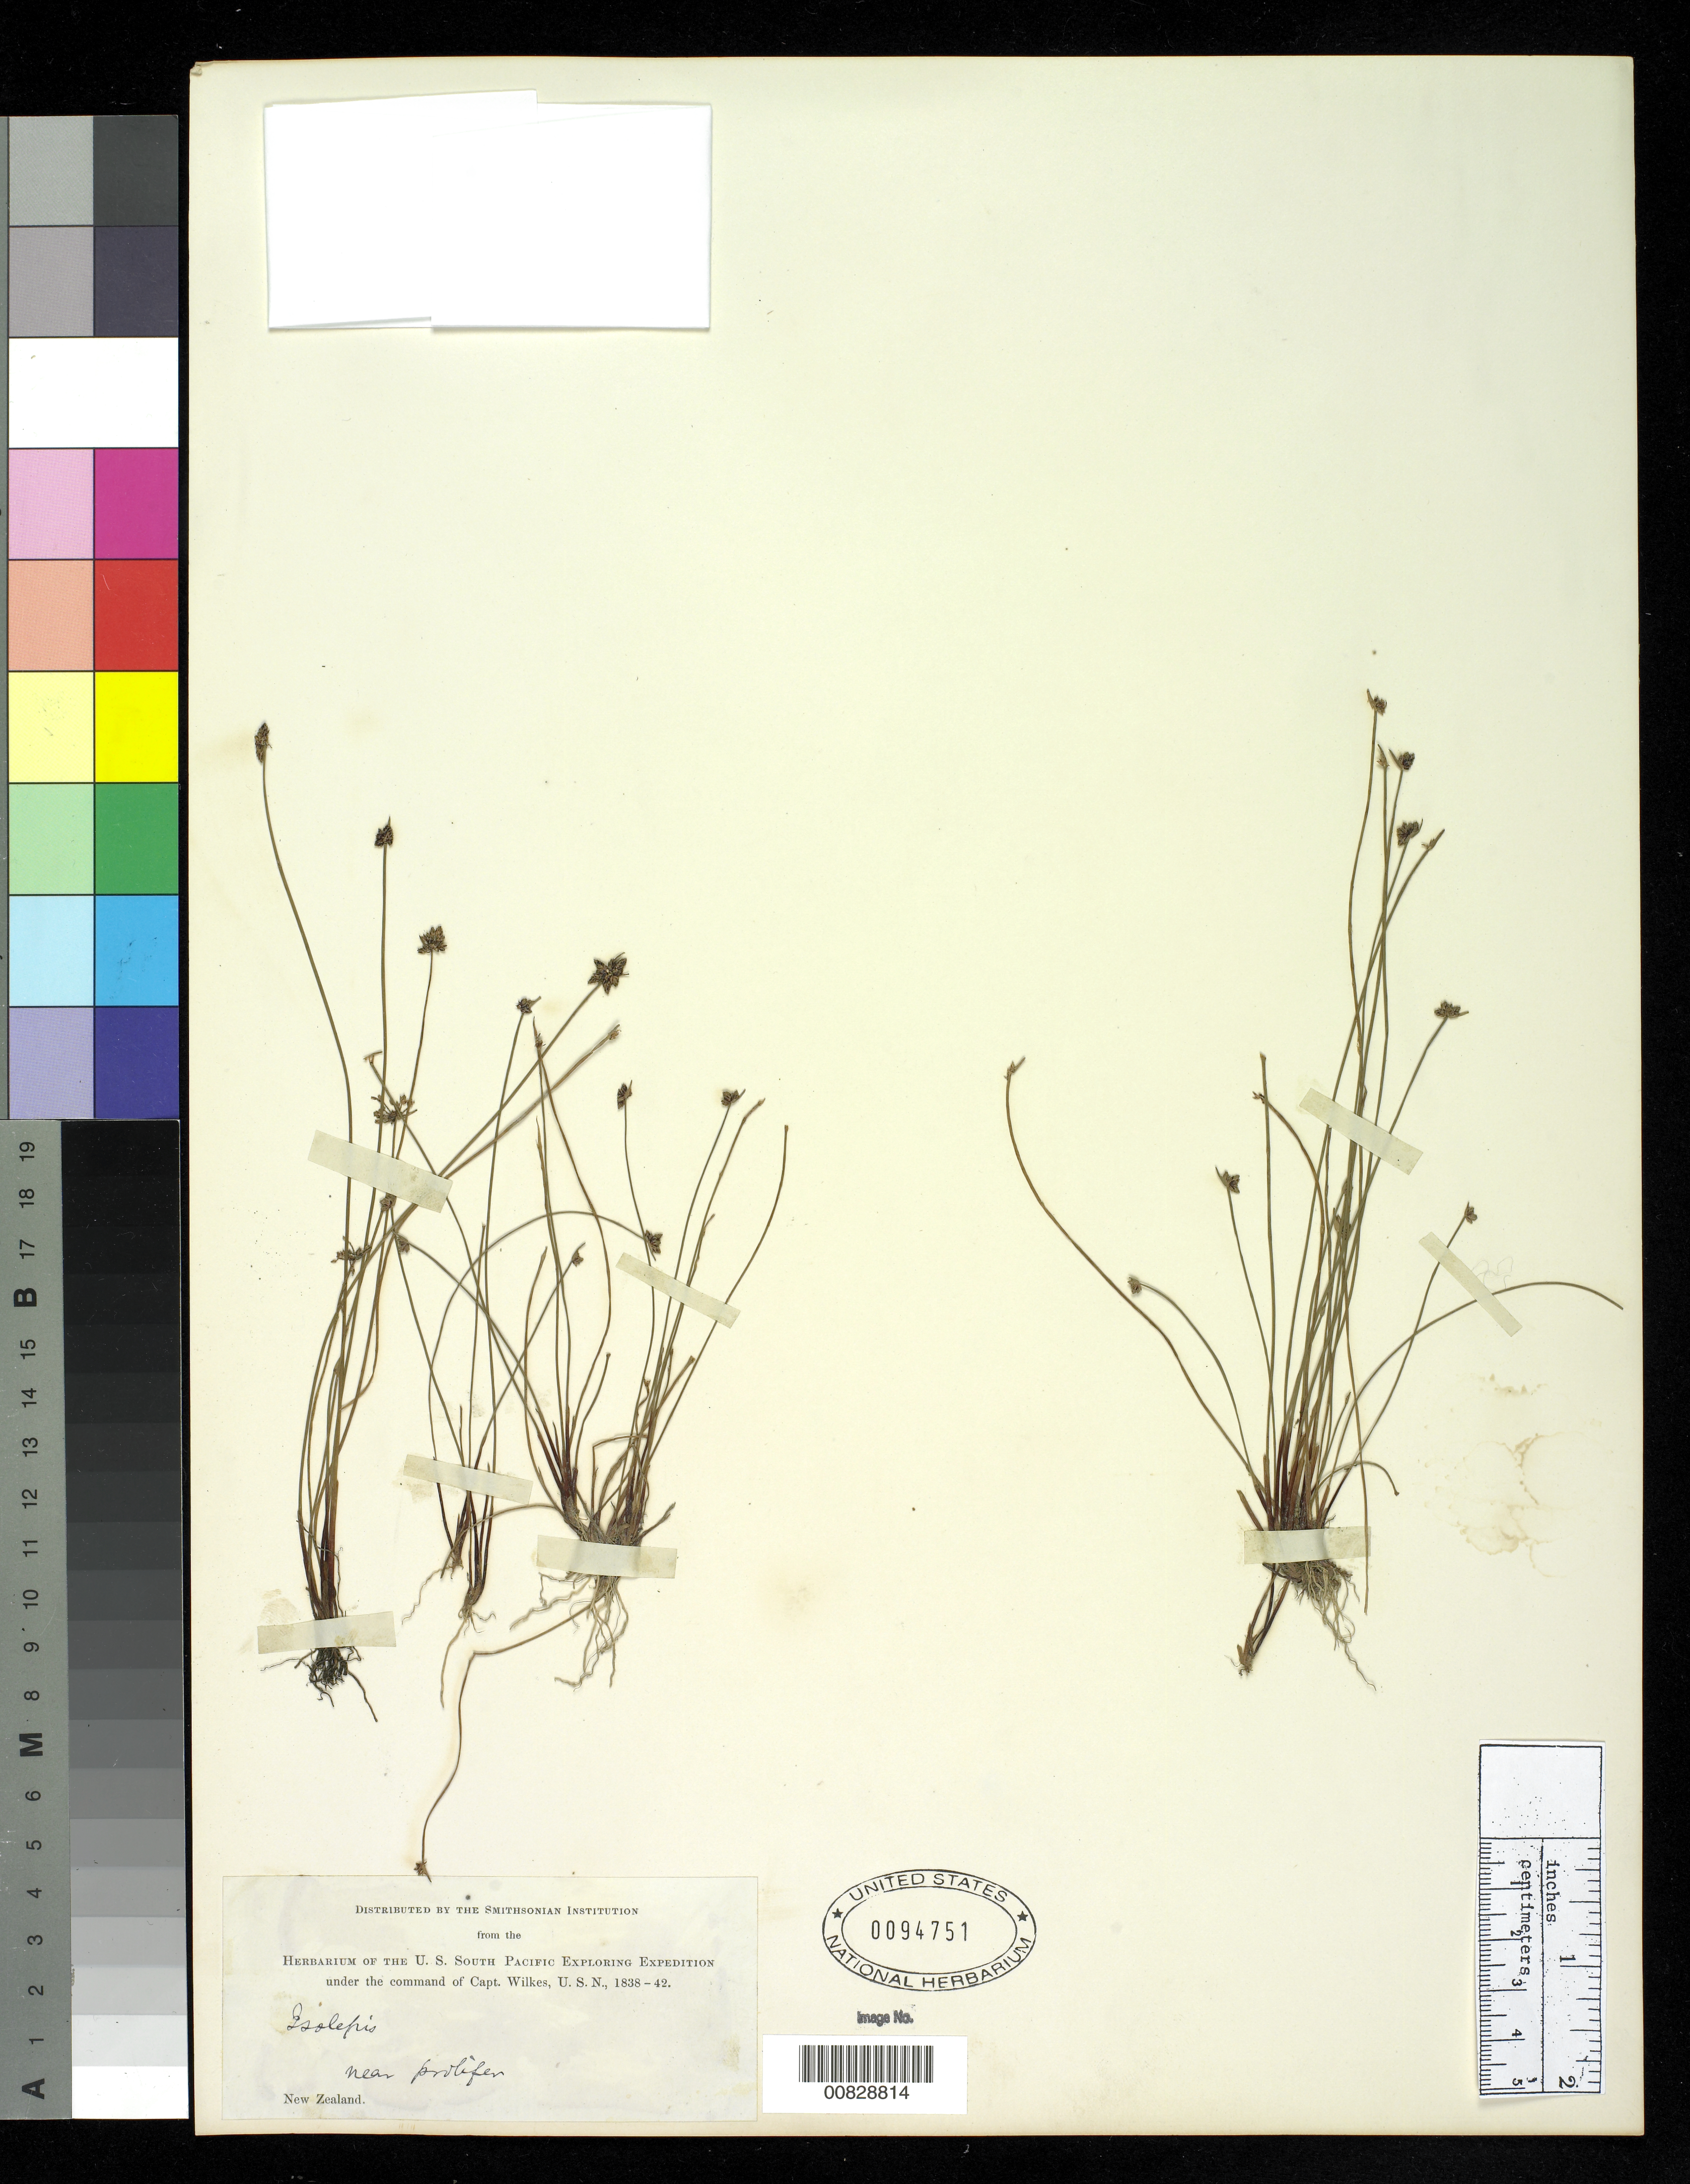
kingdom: Plantae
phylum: Tracheophyta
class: Liliopsida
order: Poales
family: Cyperaceae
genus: Isolepis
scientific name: Isolepis prolifera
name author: (Rottb.) R. Br.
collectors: Wilkes Explor. Exped.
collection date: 1838/1842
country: New Zealand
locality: New Zealand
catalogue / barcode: US 94751